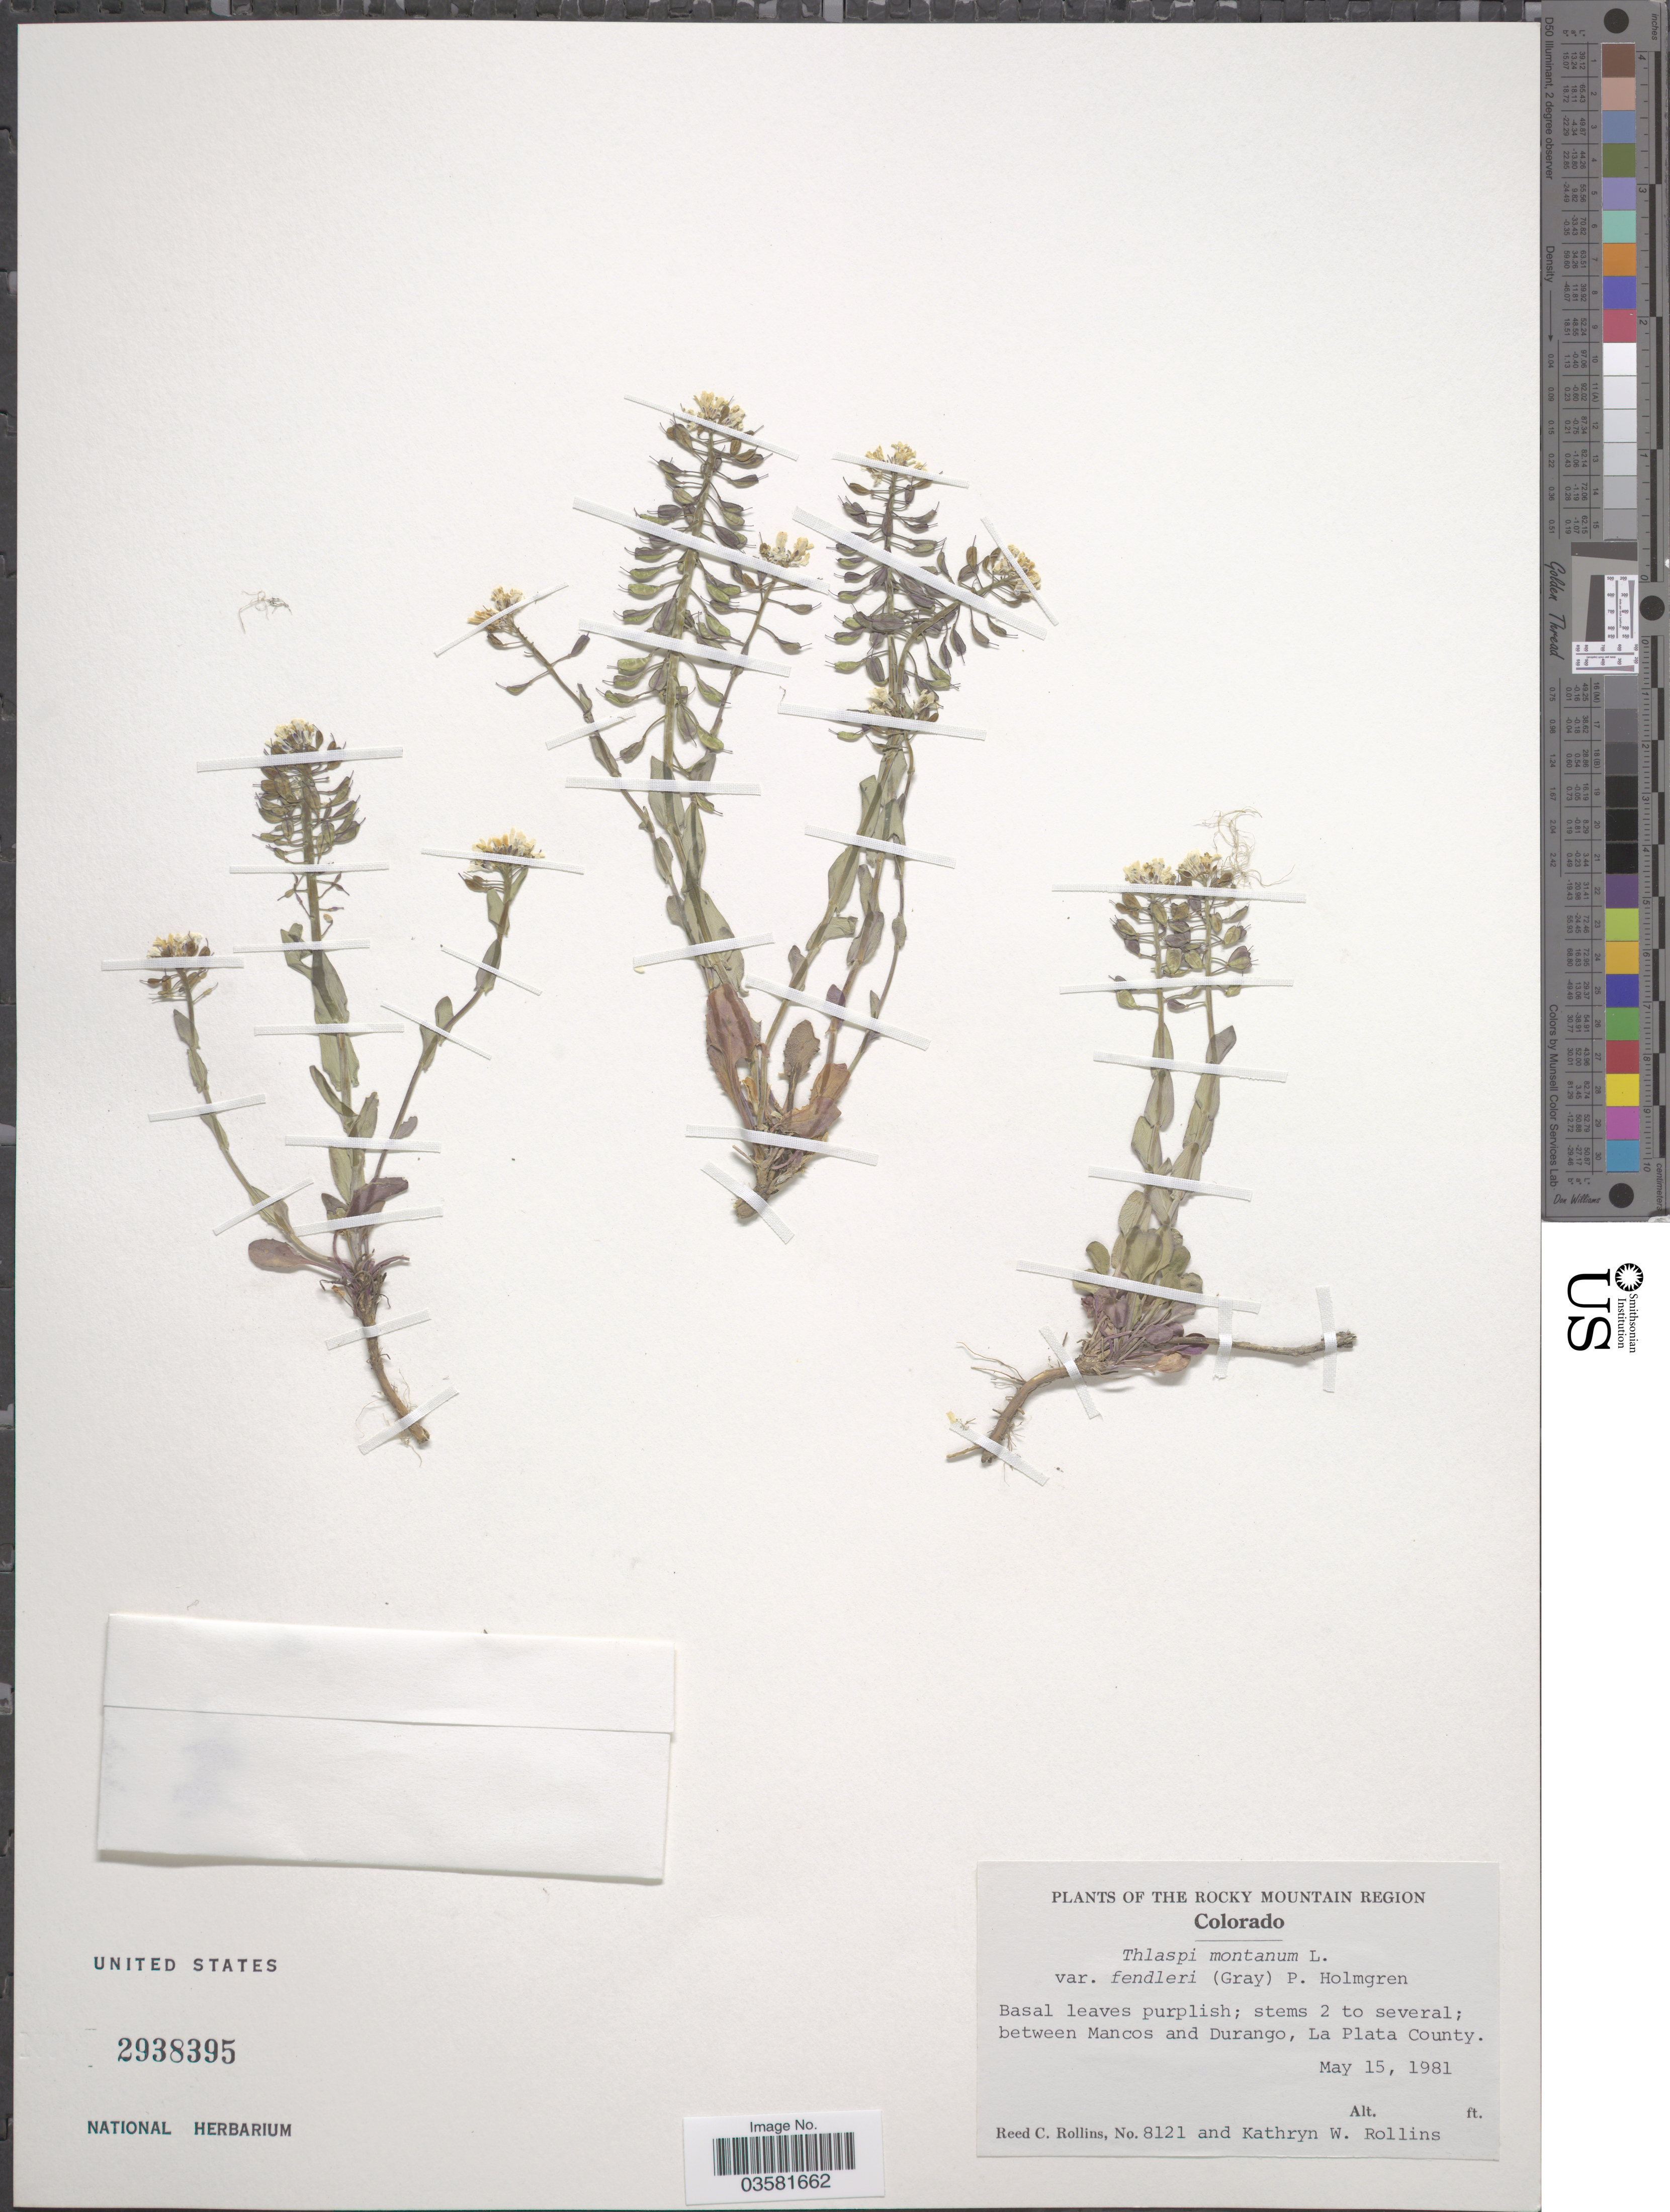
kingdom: Plantae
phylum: Tracheophyta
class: Magnoliopsida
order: Brassicales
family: Brassicaceae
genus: Thlaspi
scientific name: Thlaspi montanum var. fendleri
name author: (A. Gray) P.K. Holmgren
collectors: R. C. Rollins & K. W. Rollins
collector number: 8121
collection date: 1981-05-15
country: United States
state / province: Colorado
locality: The Rocky Mountain Region. Between Mancos and Durango, La Plata County.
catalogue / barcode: US 2938395